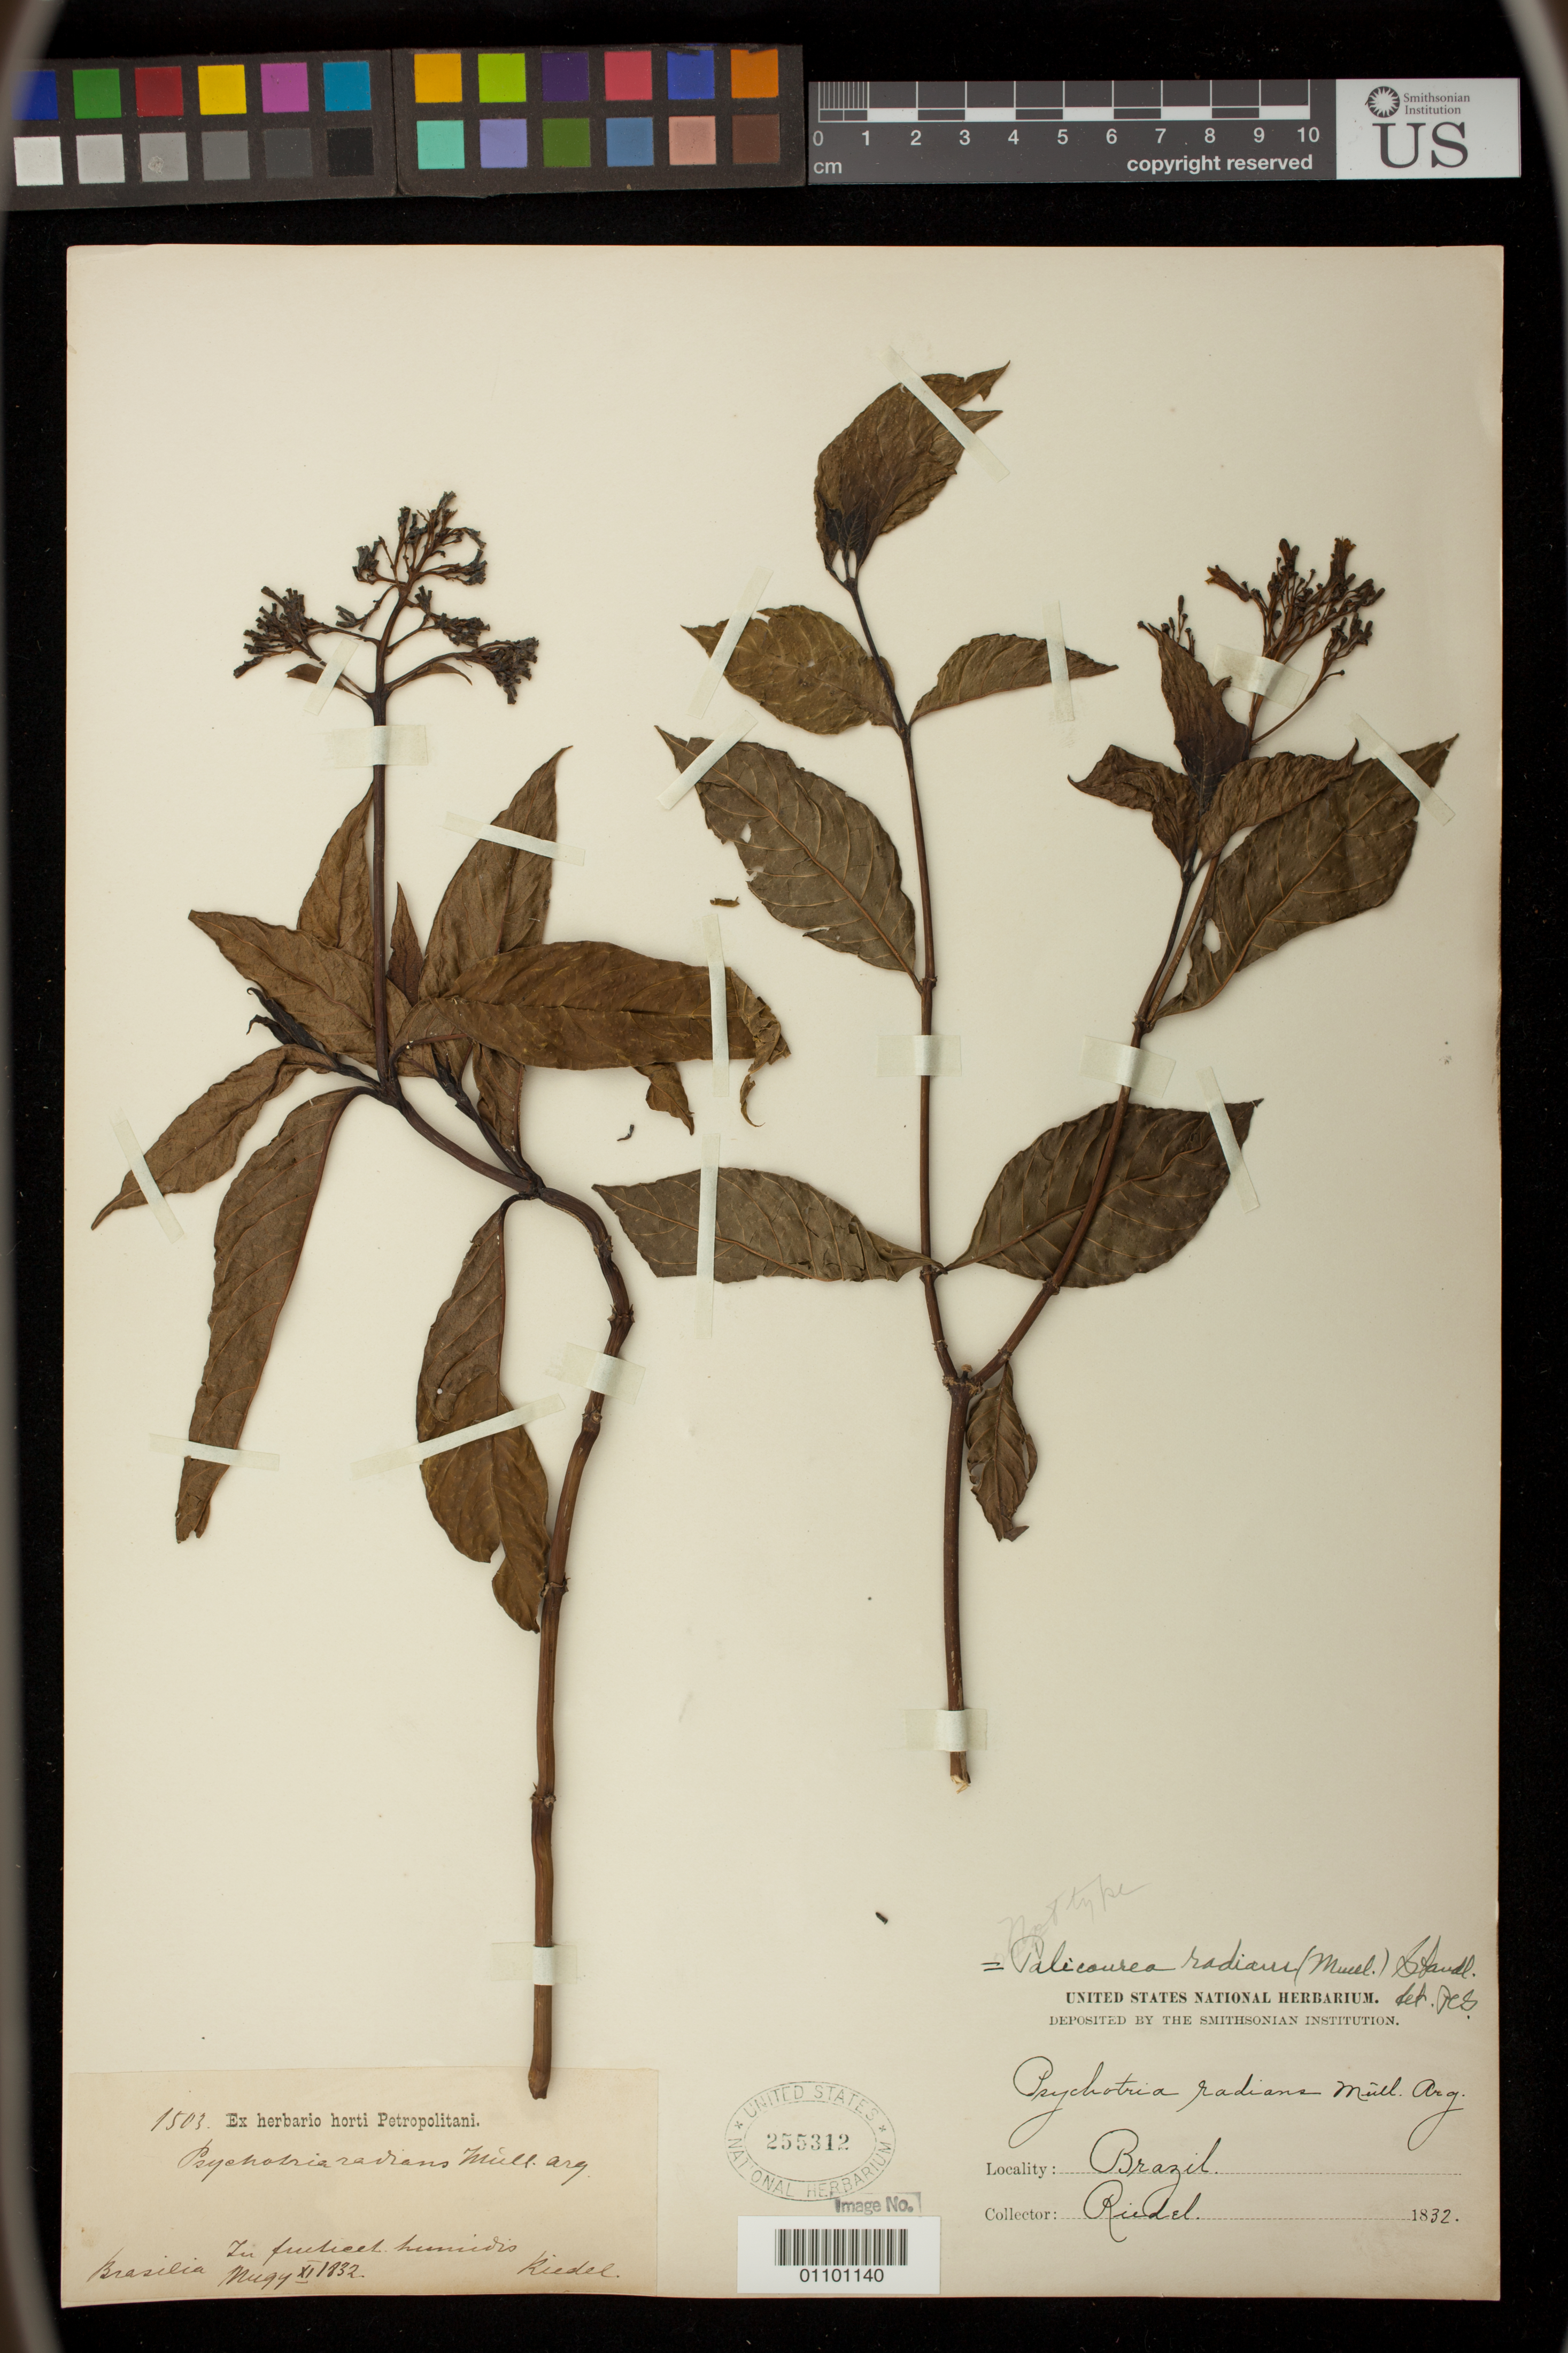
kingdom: Plantae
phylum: Tracheophyta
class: Magnoliopsida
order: Gentianales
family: Rubiaceae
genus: Psychotria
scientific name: Psychotria radians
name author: Müll. Arg.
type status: Syntype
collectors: L. Riedel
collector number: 1503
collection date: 1832-11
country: Brazil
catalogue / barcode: US 255312